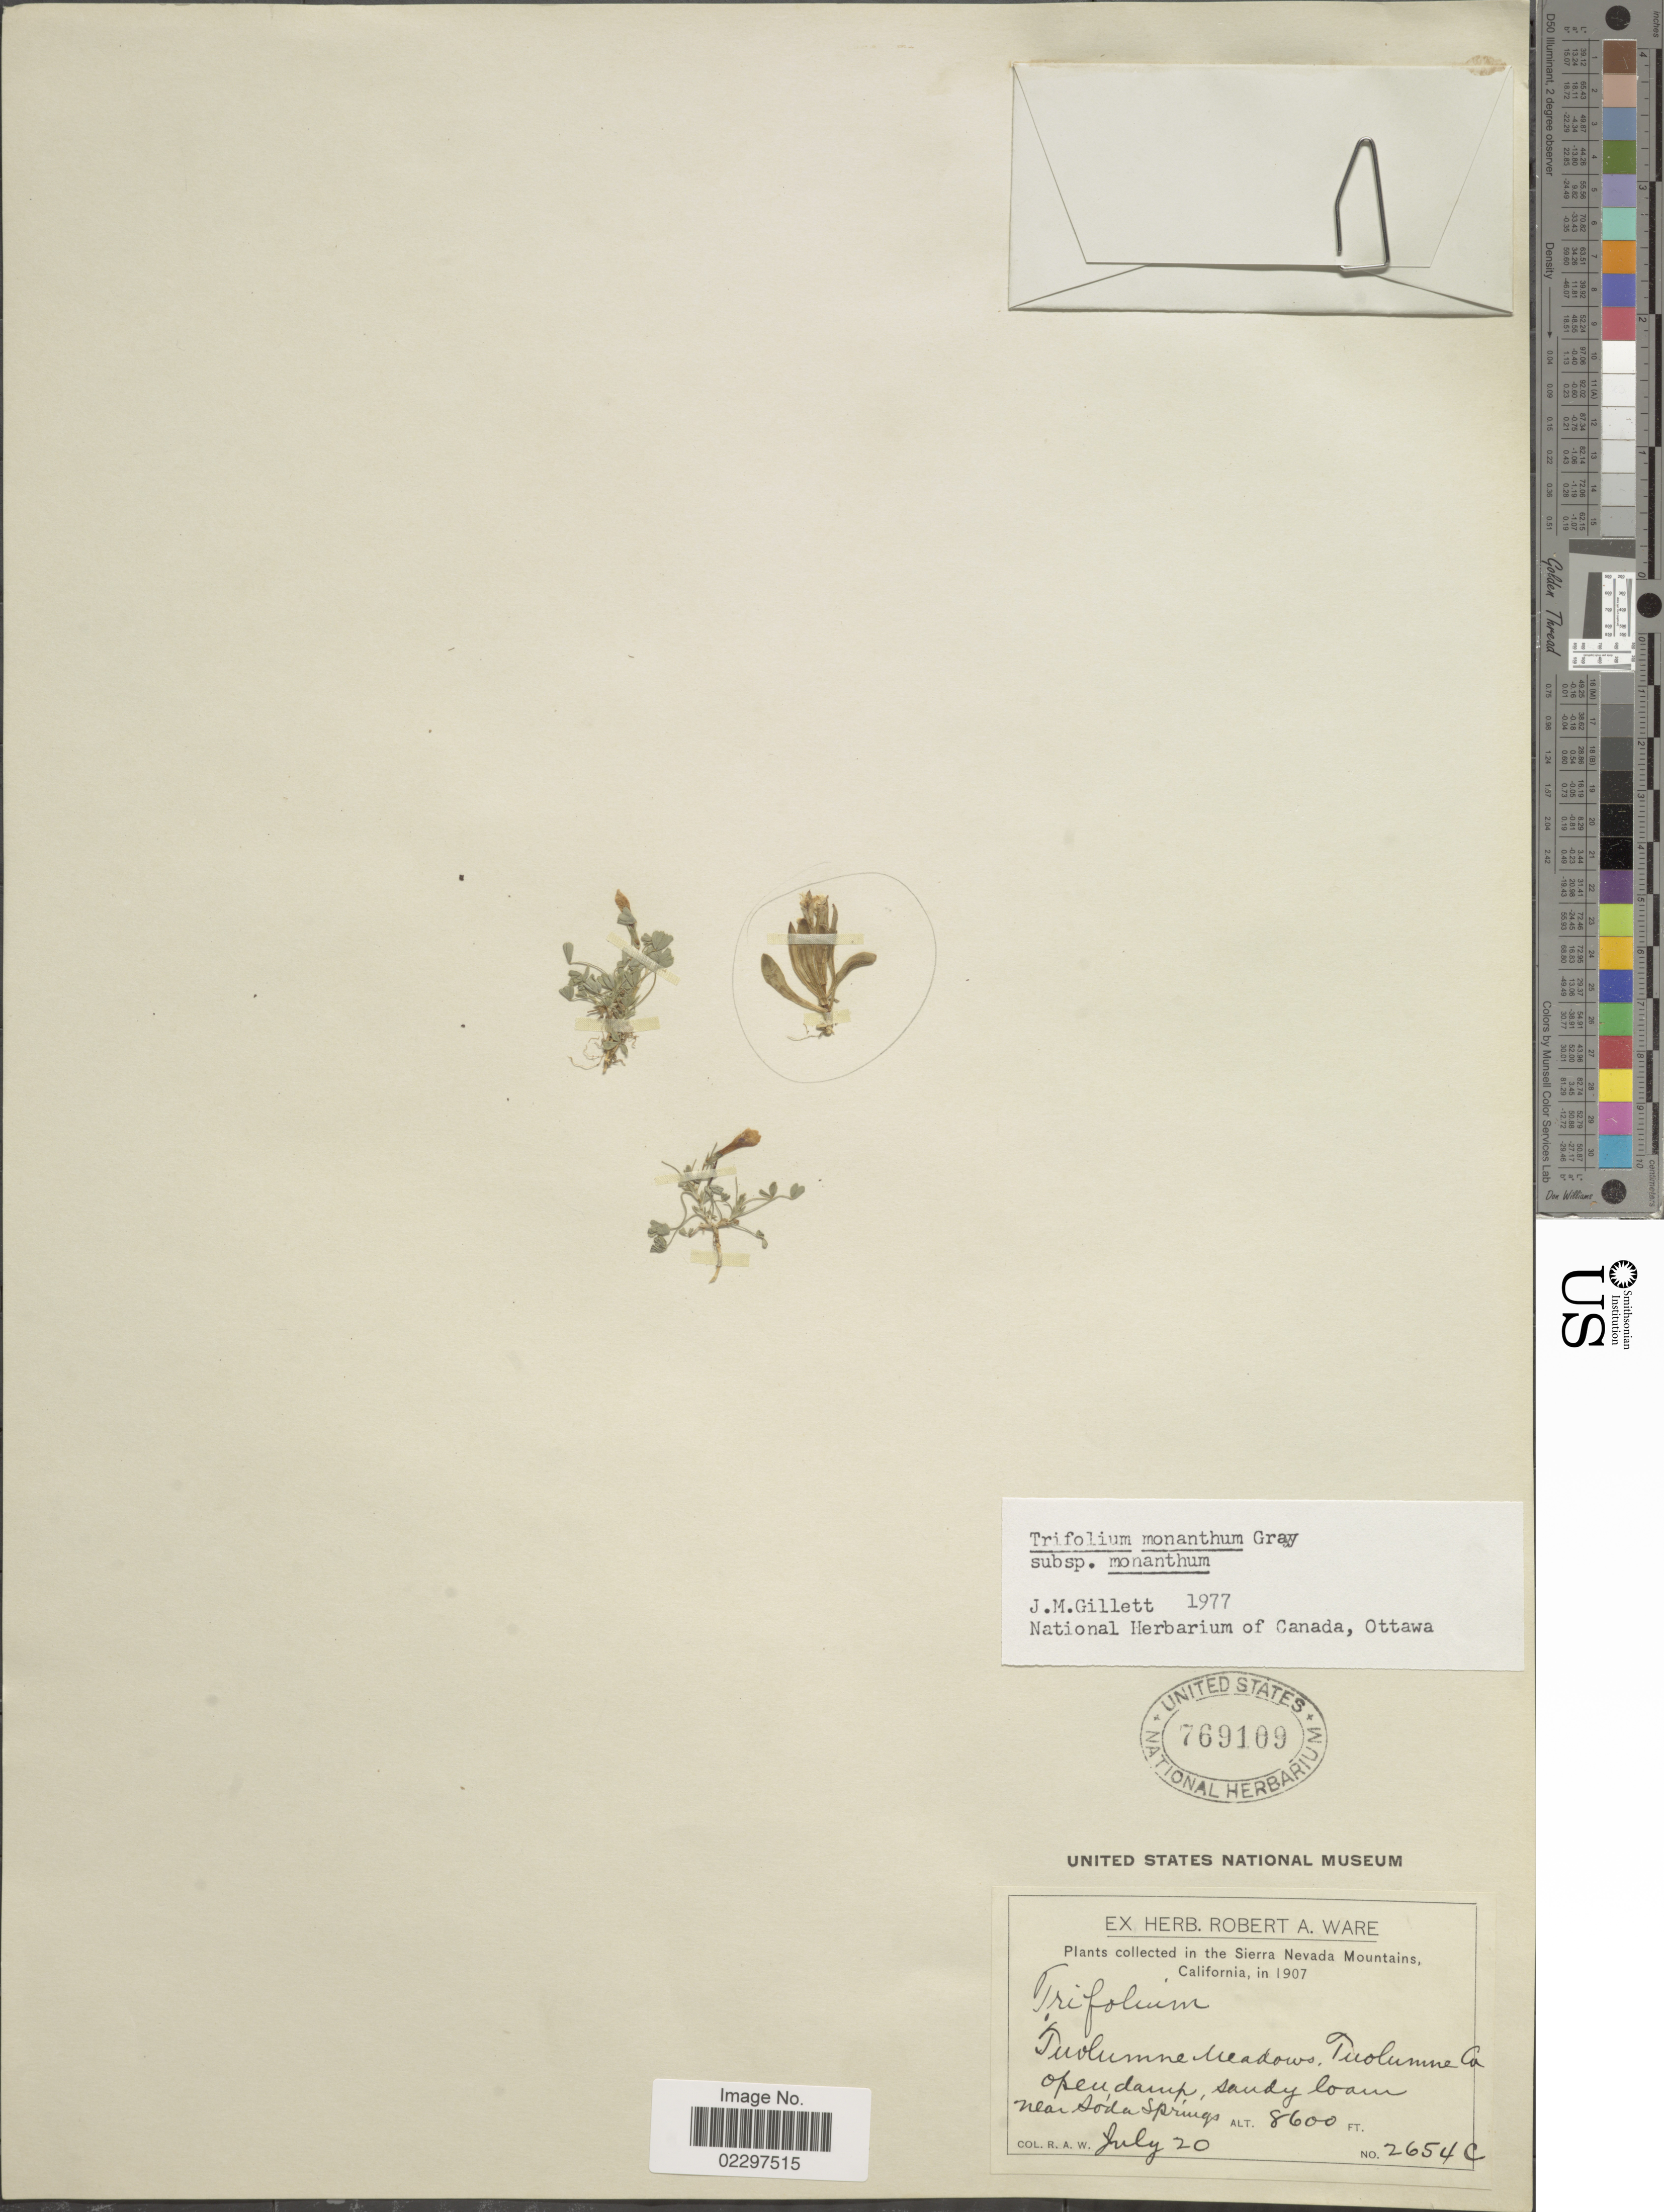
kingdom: Plantae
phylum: Tracheophyta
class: Magnoliopsida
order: Fabales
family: Fabaceae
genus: Trifolium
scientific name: Trifolium monanthum subsp. monanthum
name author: A. Gray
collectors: R. Ware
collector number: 2654C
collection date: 1907-07-20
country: United States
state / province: California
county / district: Tuolumne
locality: Sierra Nevada Mountains. Tuolumne Meadows, Tuolumne Co. Open damp, sandy loam near Soda Springs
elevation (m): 2621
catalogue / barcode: US 769109